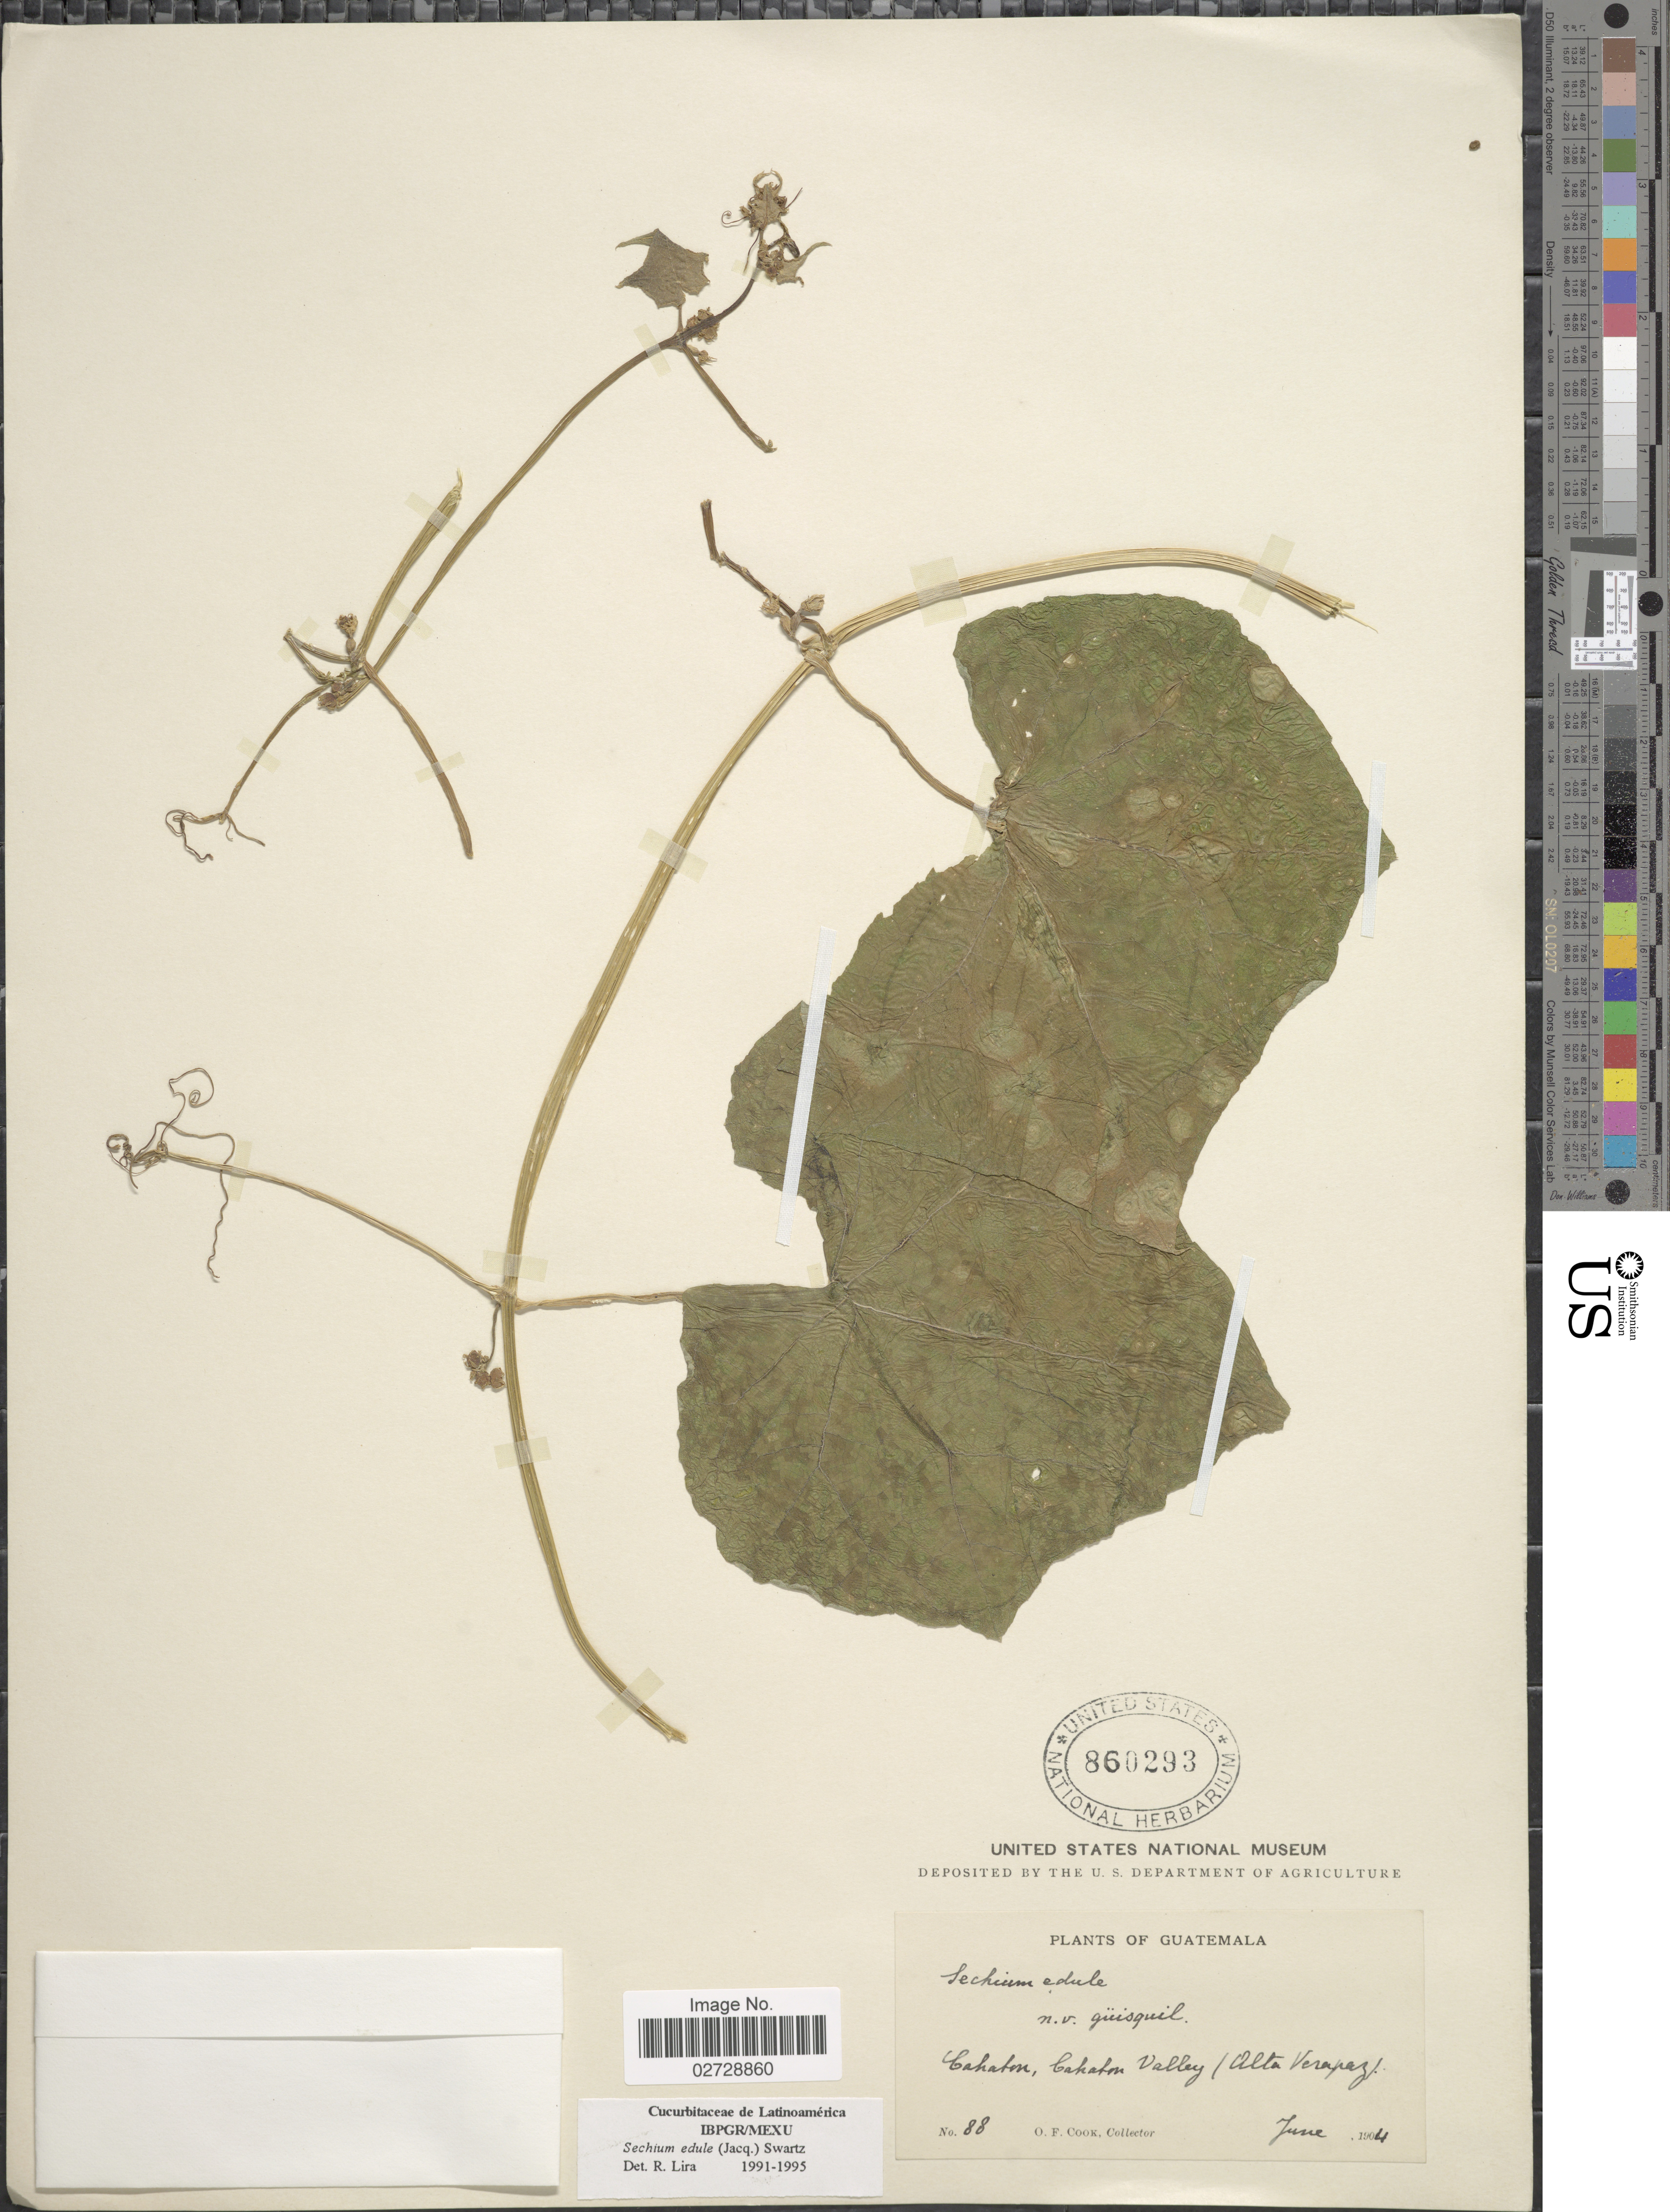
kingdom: Plantae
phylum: Tracheophyta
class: Magnoliopsida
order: Cucurbitales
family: Cucurbitaceae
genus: Sicyos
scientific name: Sicyos edulis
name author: Jacq.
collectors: O. F. Cook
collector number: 88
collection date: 1904-06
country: Guatemala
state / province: Alta Verapaz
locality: Cahabon, Cahabon Valley.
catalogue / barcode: US 860293